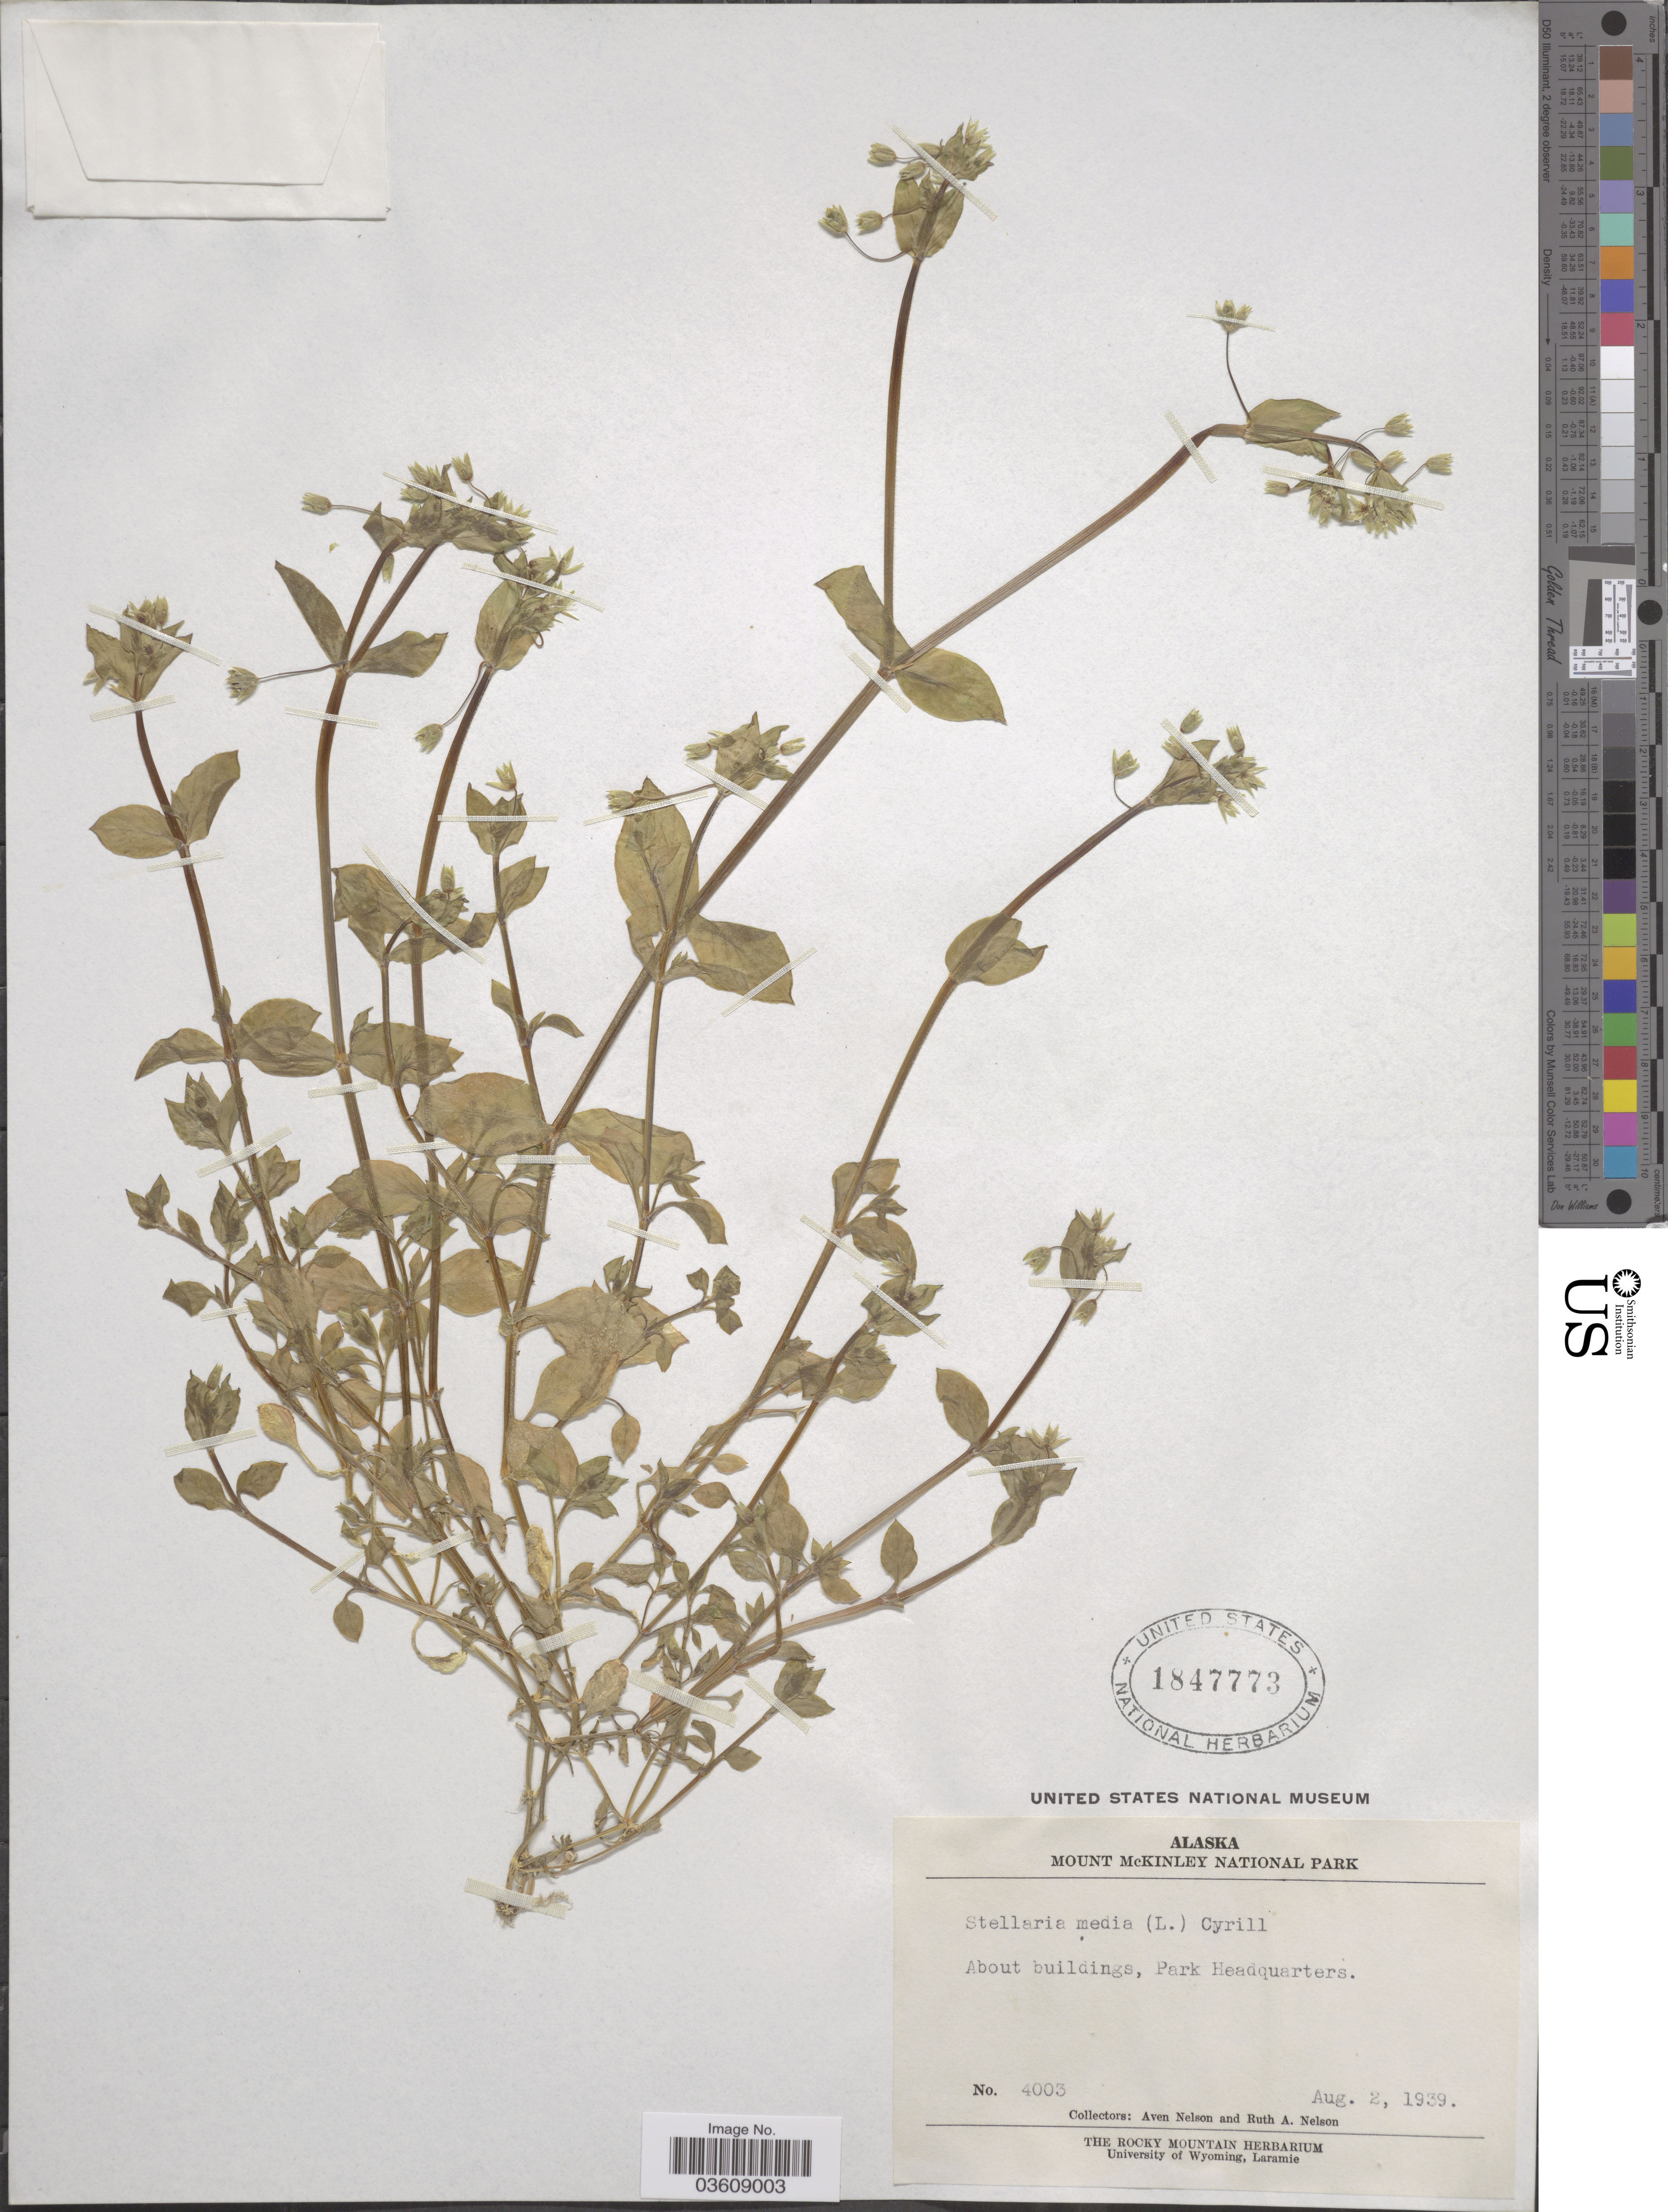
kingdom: Plantae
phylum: Tracheophyta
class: Magnoliopsida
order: Caryophyllales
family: Caryophyllaceae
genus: Stellaria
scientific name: Stellaria media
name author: (L.) Vill.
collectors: A. Nelson & R. A. Nelson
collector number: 4003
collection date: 1939-08-02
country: United States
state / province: Alaska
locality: Mount McKinley National Park. About buildings, Park Headquarters.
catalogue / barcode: US 1847773